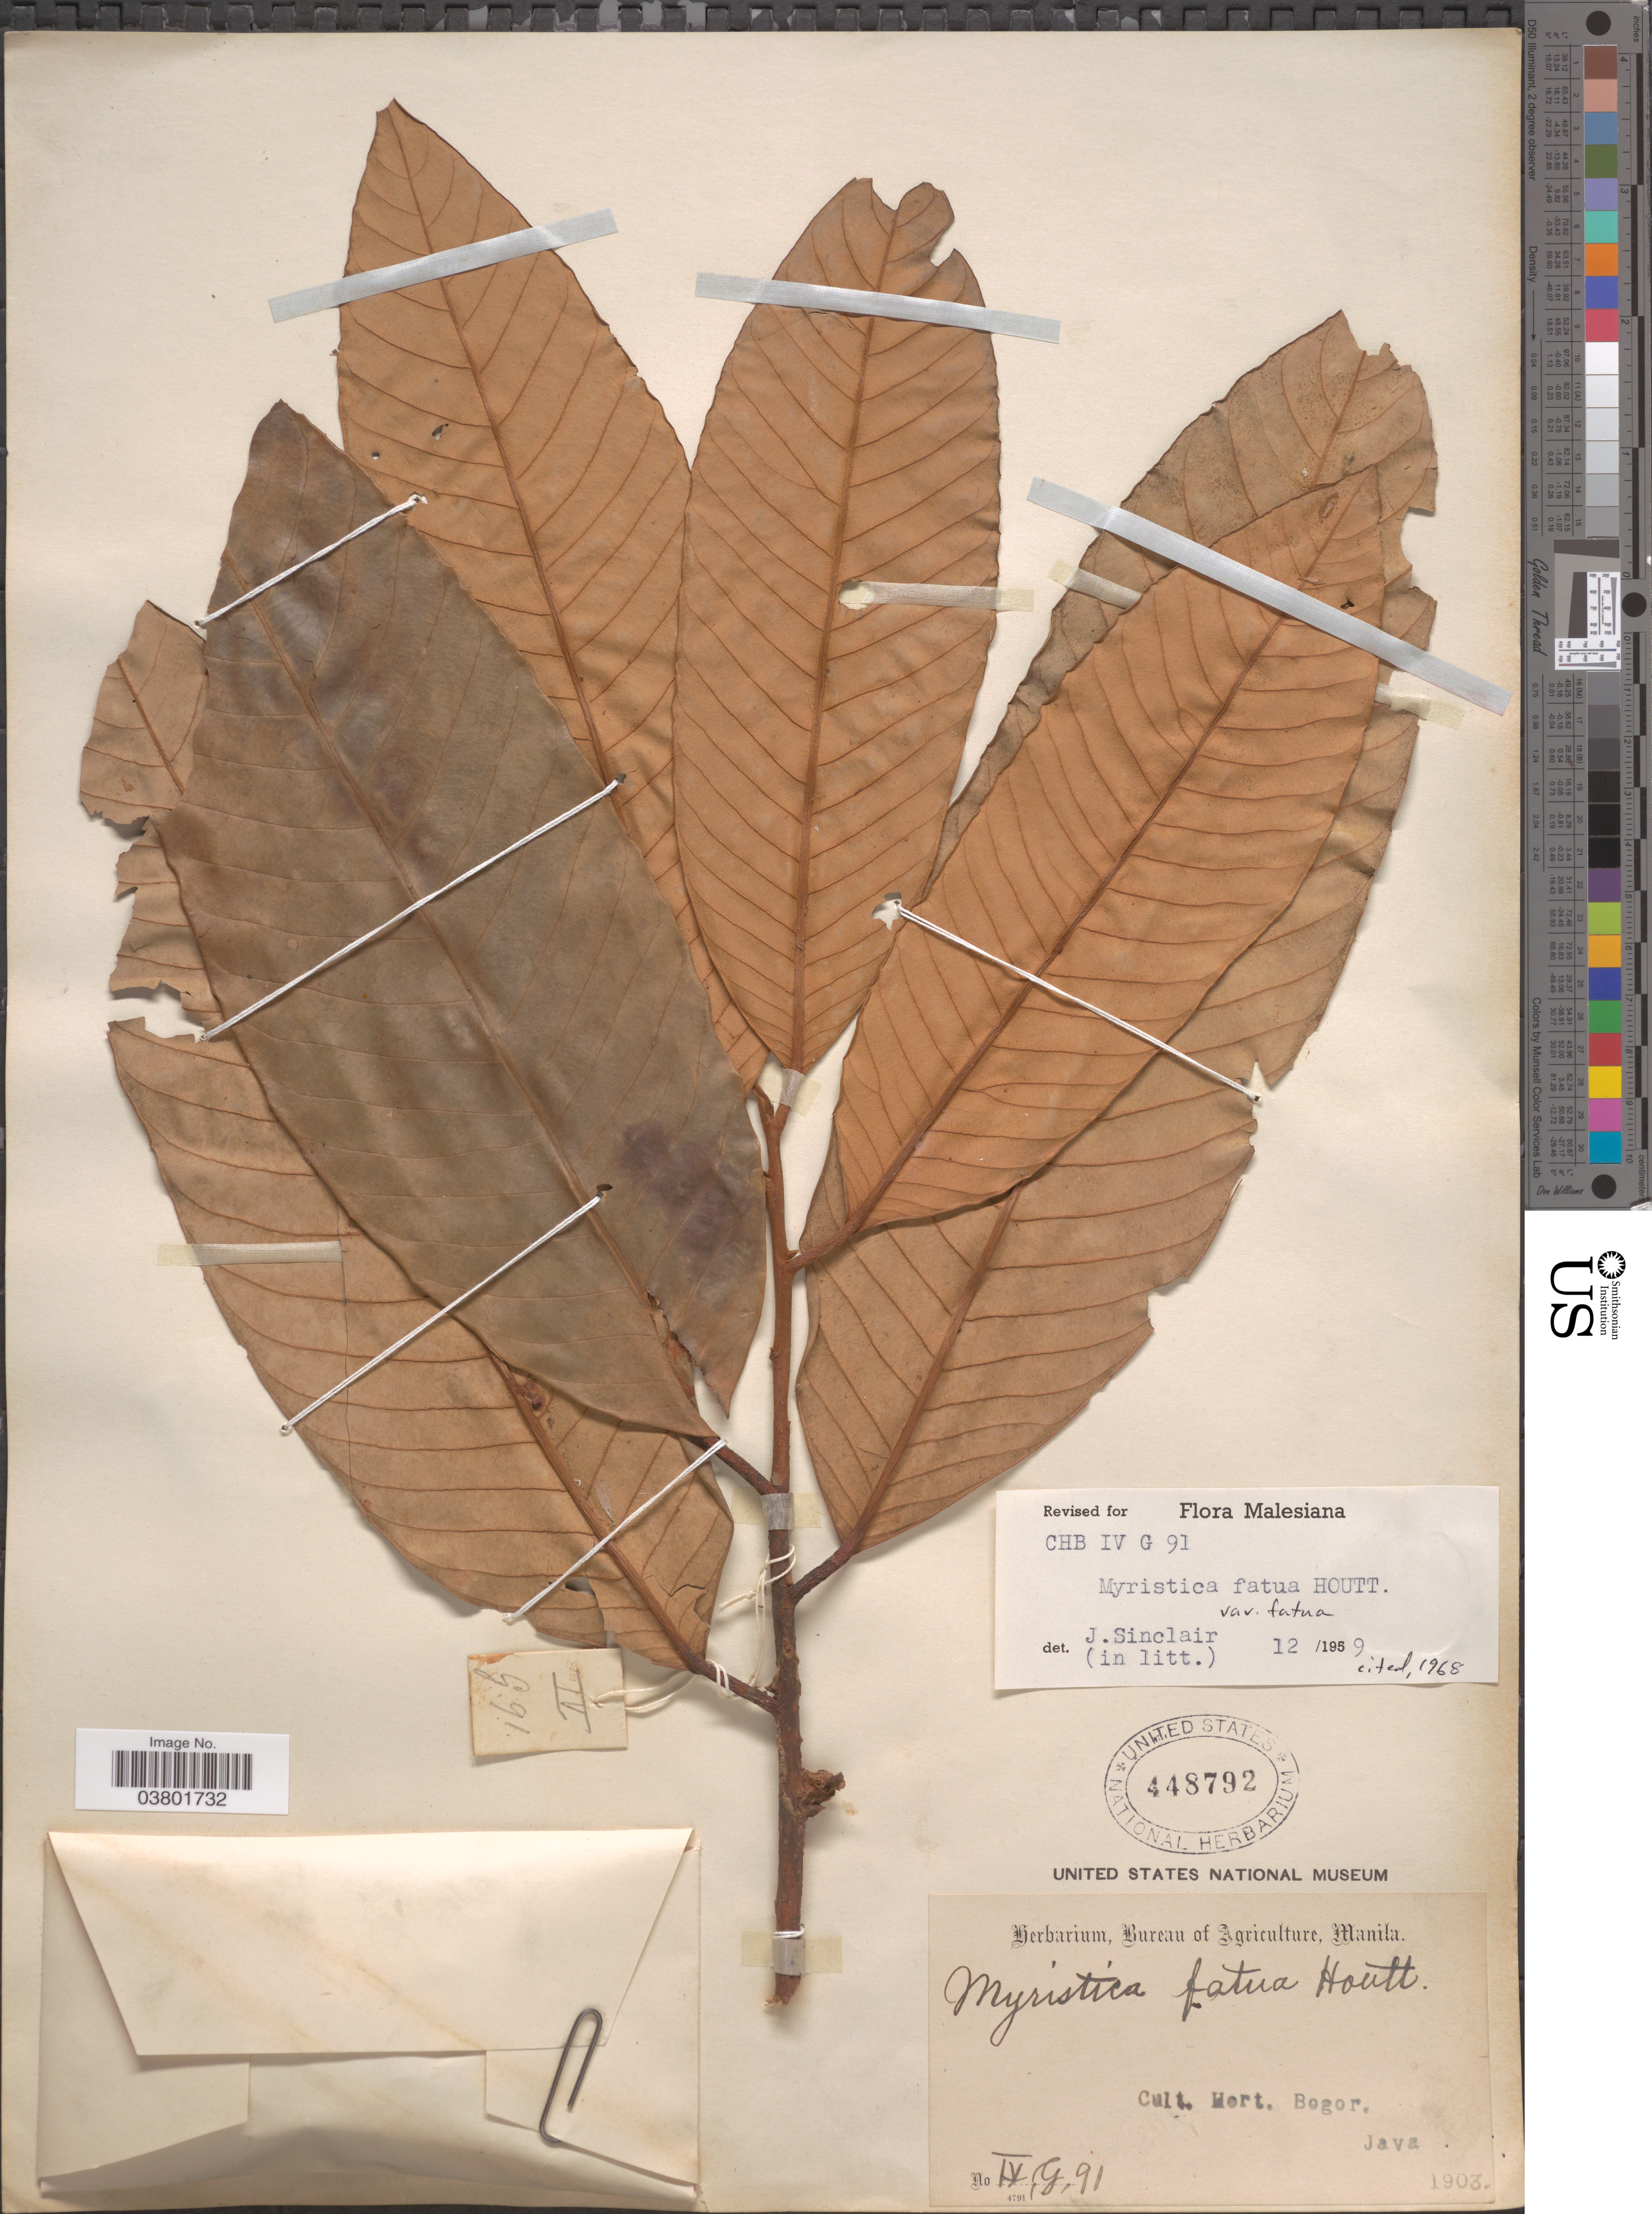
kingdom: Plantae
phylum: Tracheophyta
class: Magnoliopsida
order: Magnoliales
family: Myristicaceae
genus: Myristica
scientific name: Myristica fatua var. fatua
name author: Houtt.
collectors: Ex herb. Bureau of Agriculture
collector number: IV,G,91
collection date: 1903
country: Indonesia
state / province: Java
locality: Cult. Hort. Bogor.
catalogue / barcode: US 448792